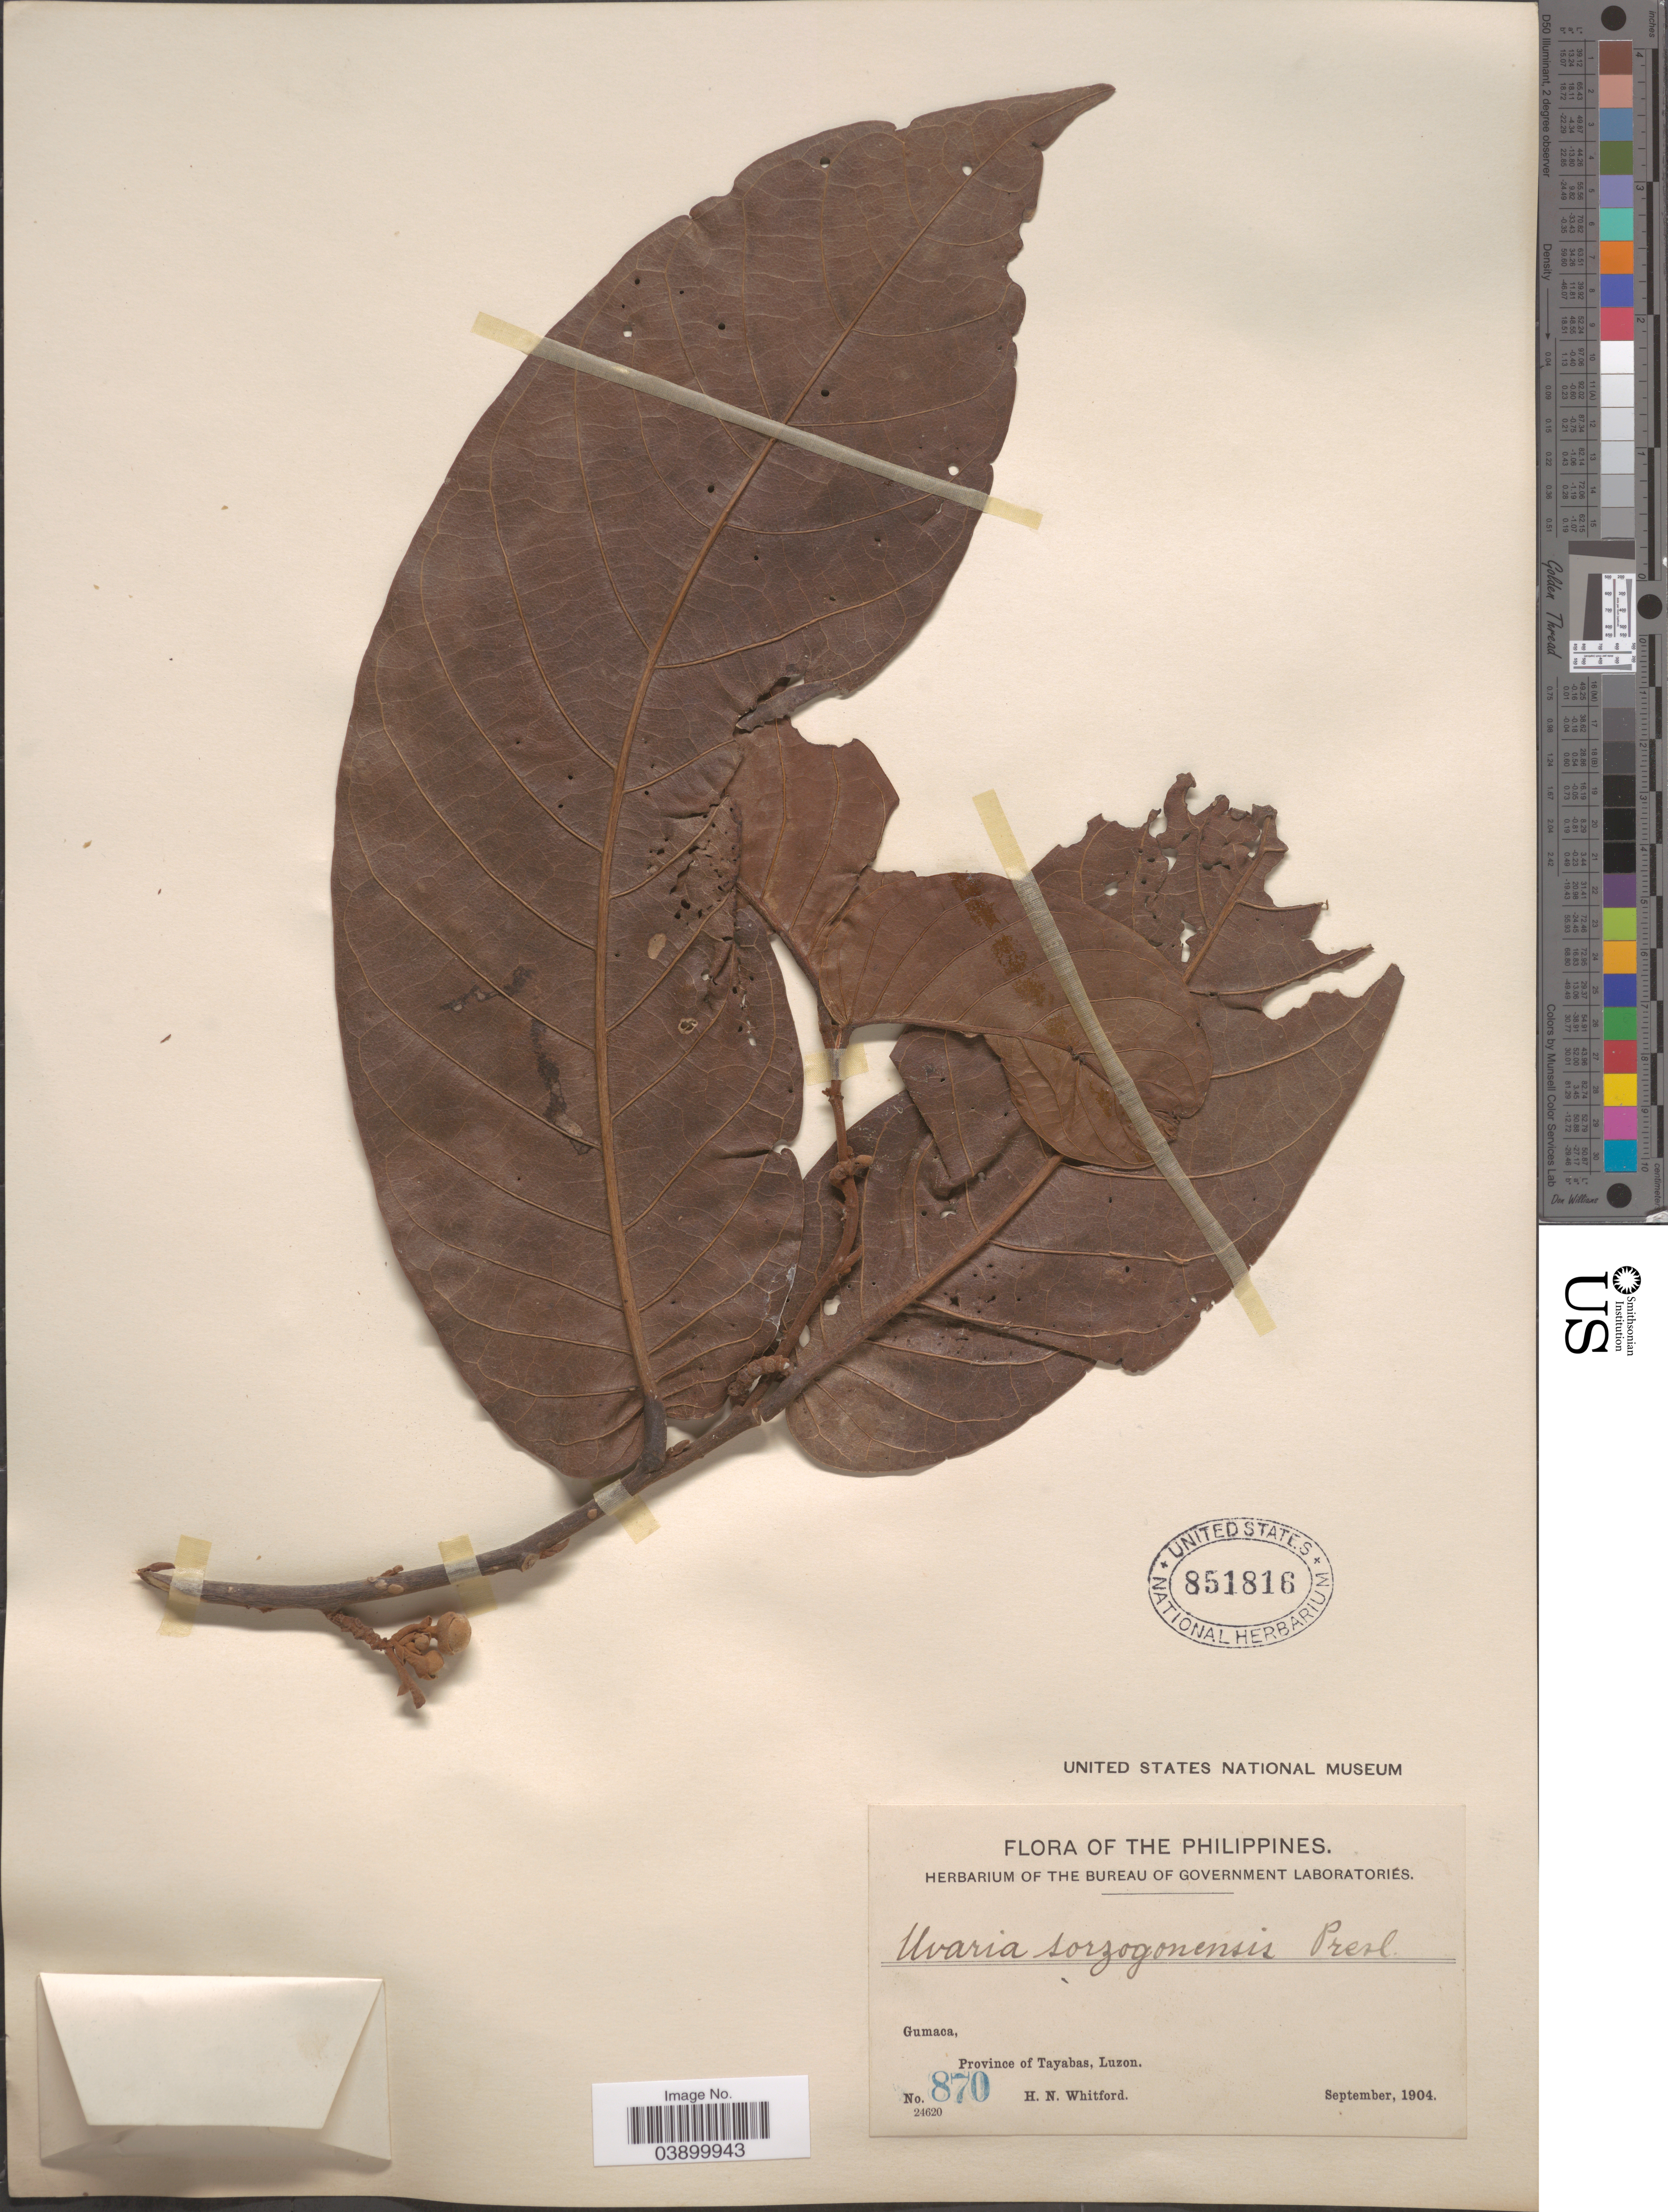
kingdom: Plantae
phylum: Tracheophyta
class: Magnoliopsida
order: Magnoliales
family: Annonaceae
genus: Uvaria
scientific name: Uvaria sorzogonensis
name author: C. Presl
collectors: H. N. Whitford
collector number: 870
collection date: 1904-09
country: Philippines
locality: Gumaca, Province of Tayabas, Luzon.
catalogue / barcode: US 851816